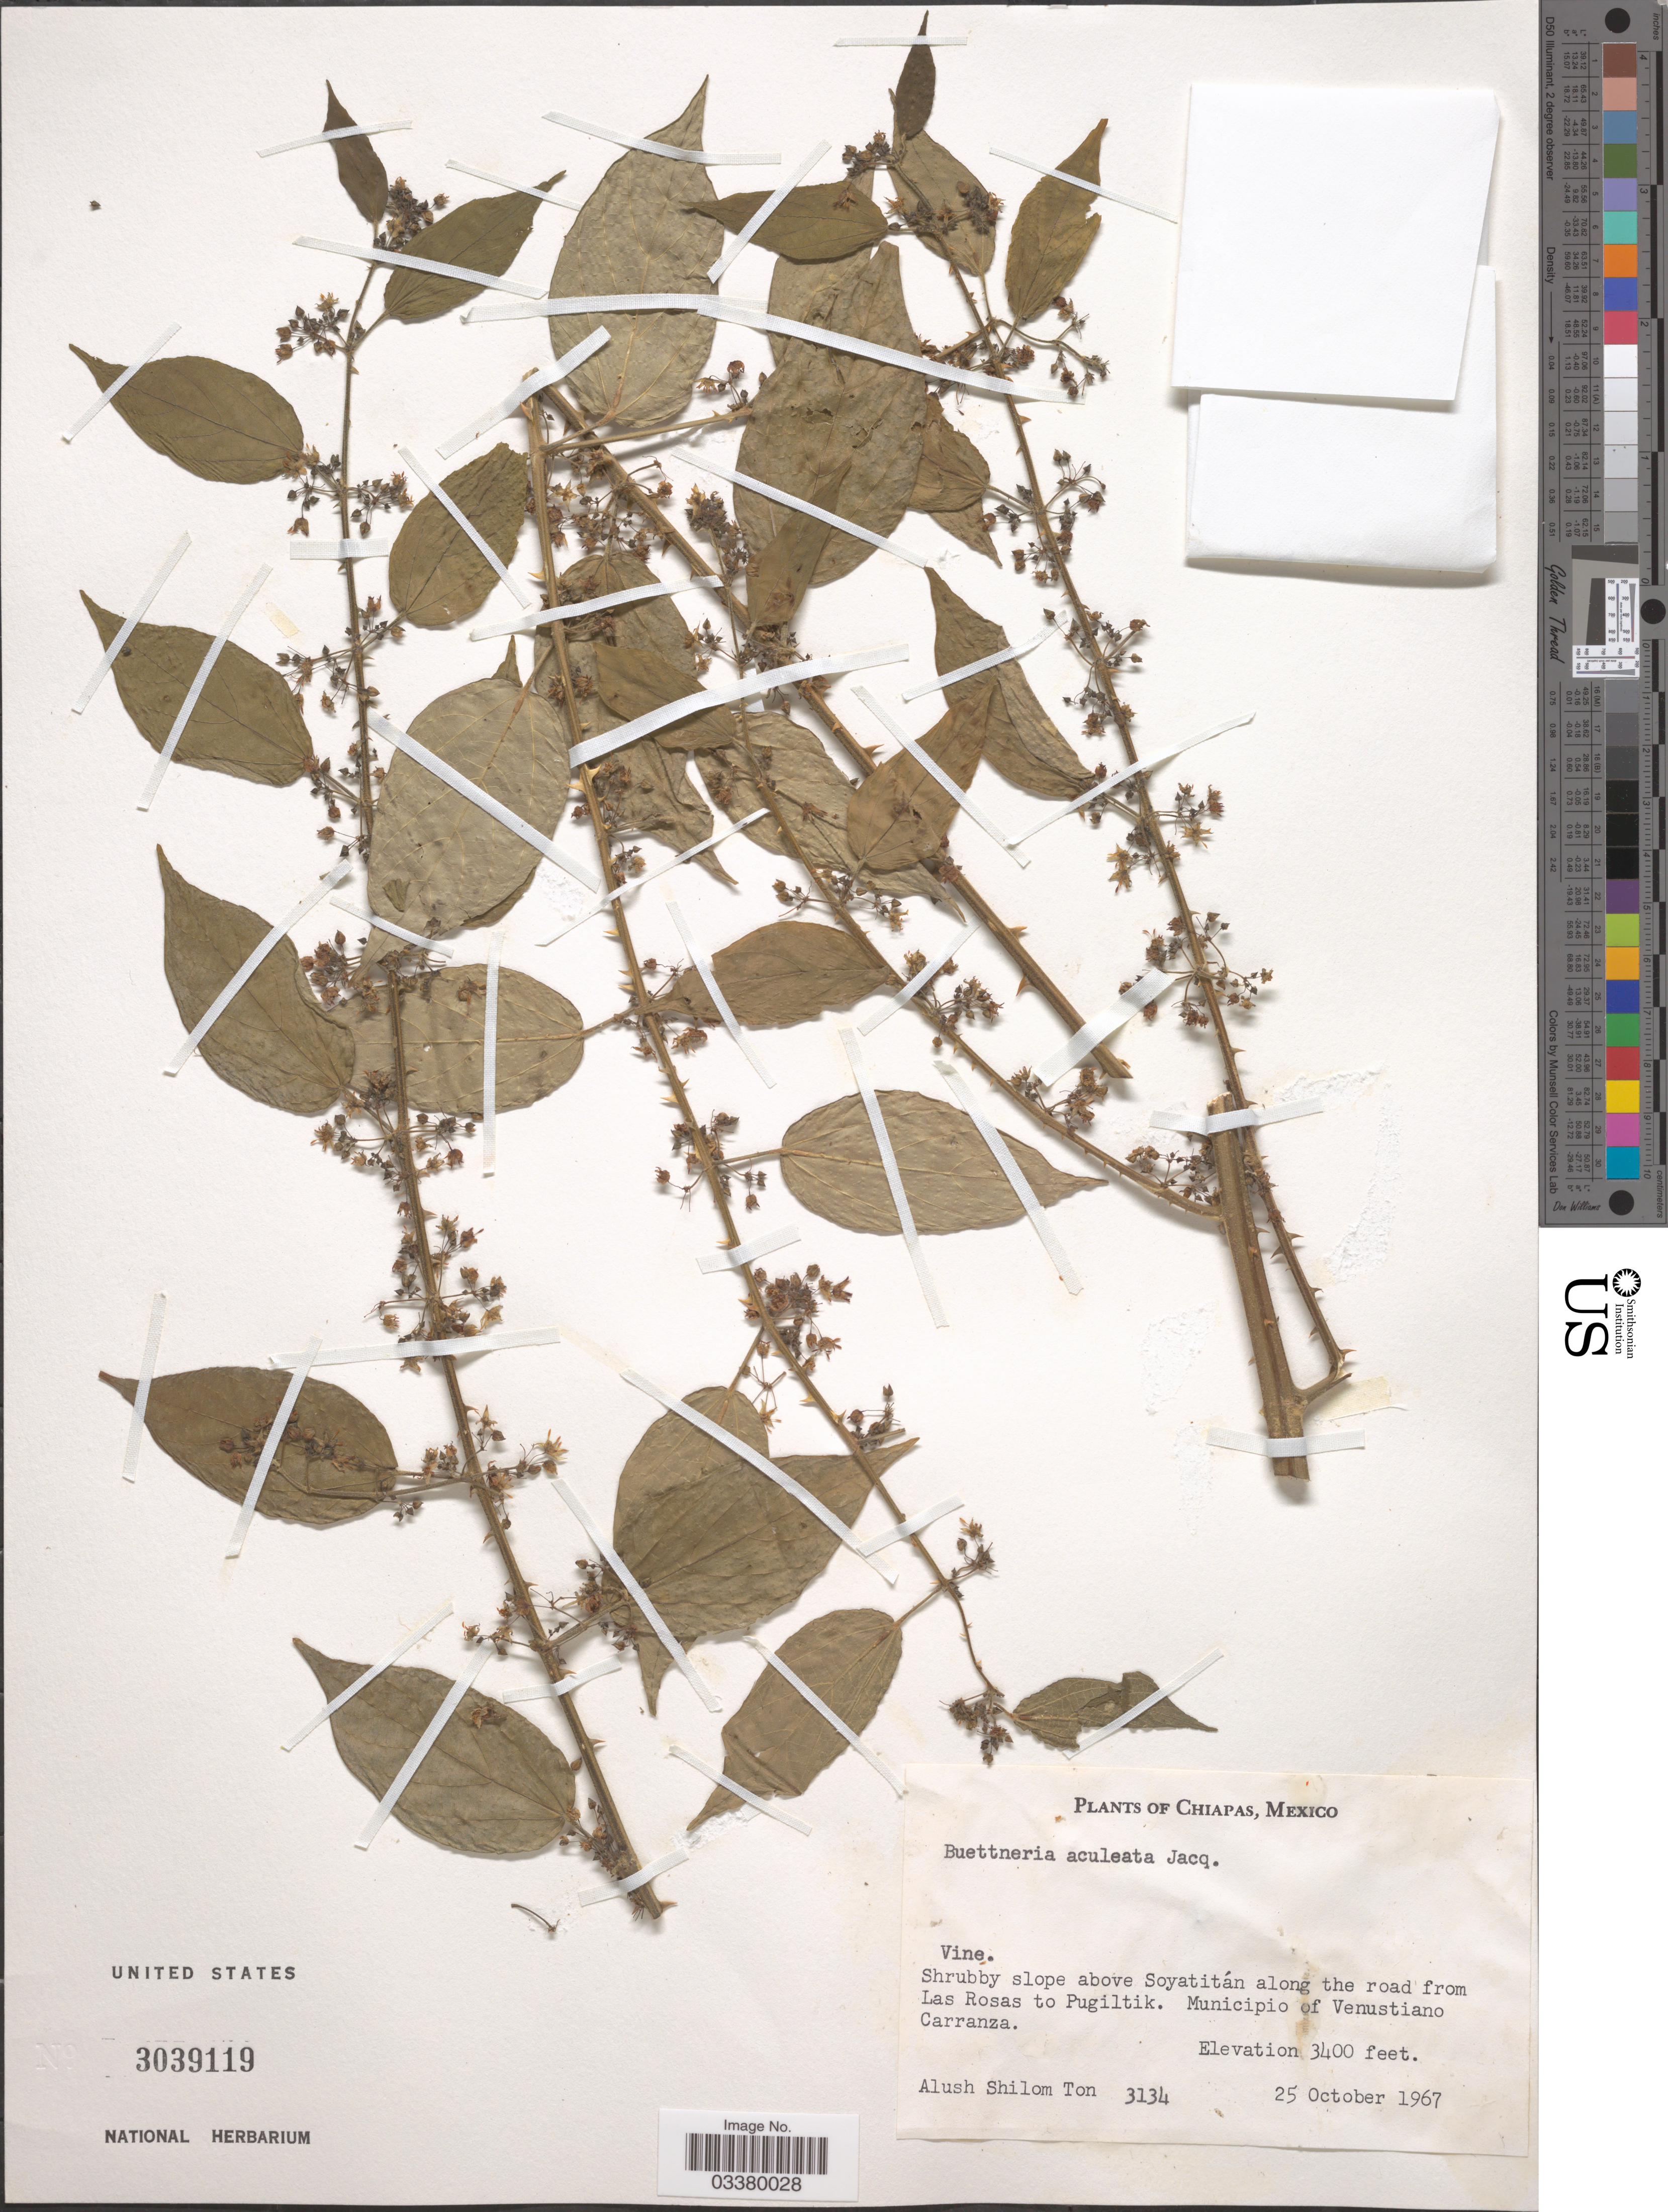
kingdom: Plantae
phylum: Tracheophyta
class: Magnoliopsida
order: Malvales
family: Malvaceae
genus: Byttneria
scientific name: Byttneria aculeata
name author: (Jacq.) Jacq.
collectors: A. Ton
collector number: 3134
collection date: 1967-10-25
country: Mexico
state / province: Chiapas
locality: Shrubby slope above Soyatitán along the road from Las Rosas to Pugiltik. Municipio of Venustiano Carranza.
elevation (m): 1036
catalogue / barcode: US 3039119